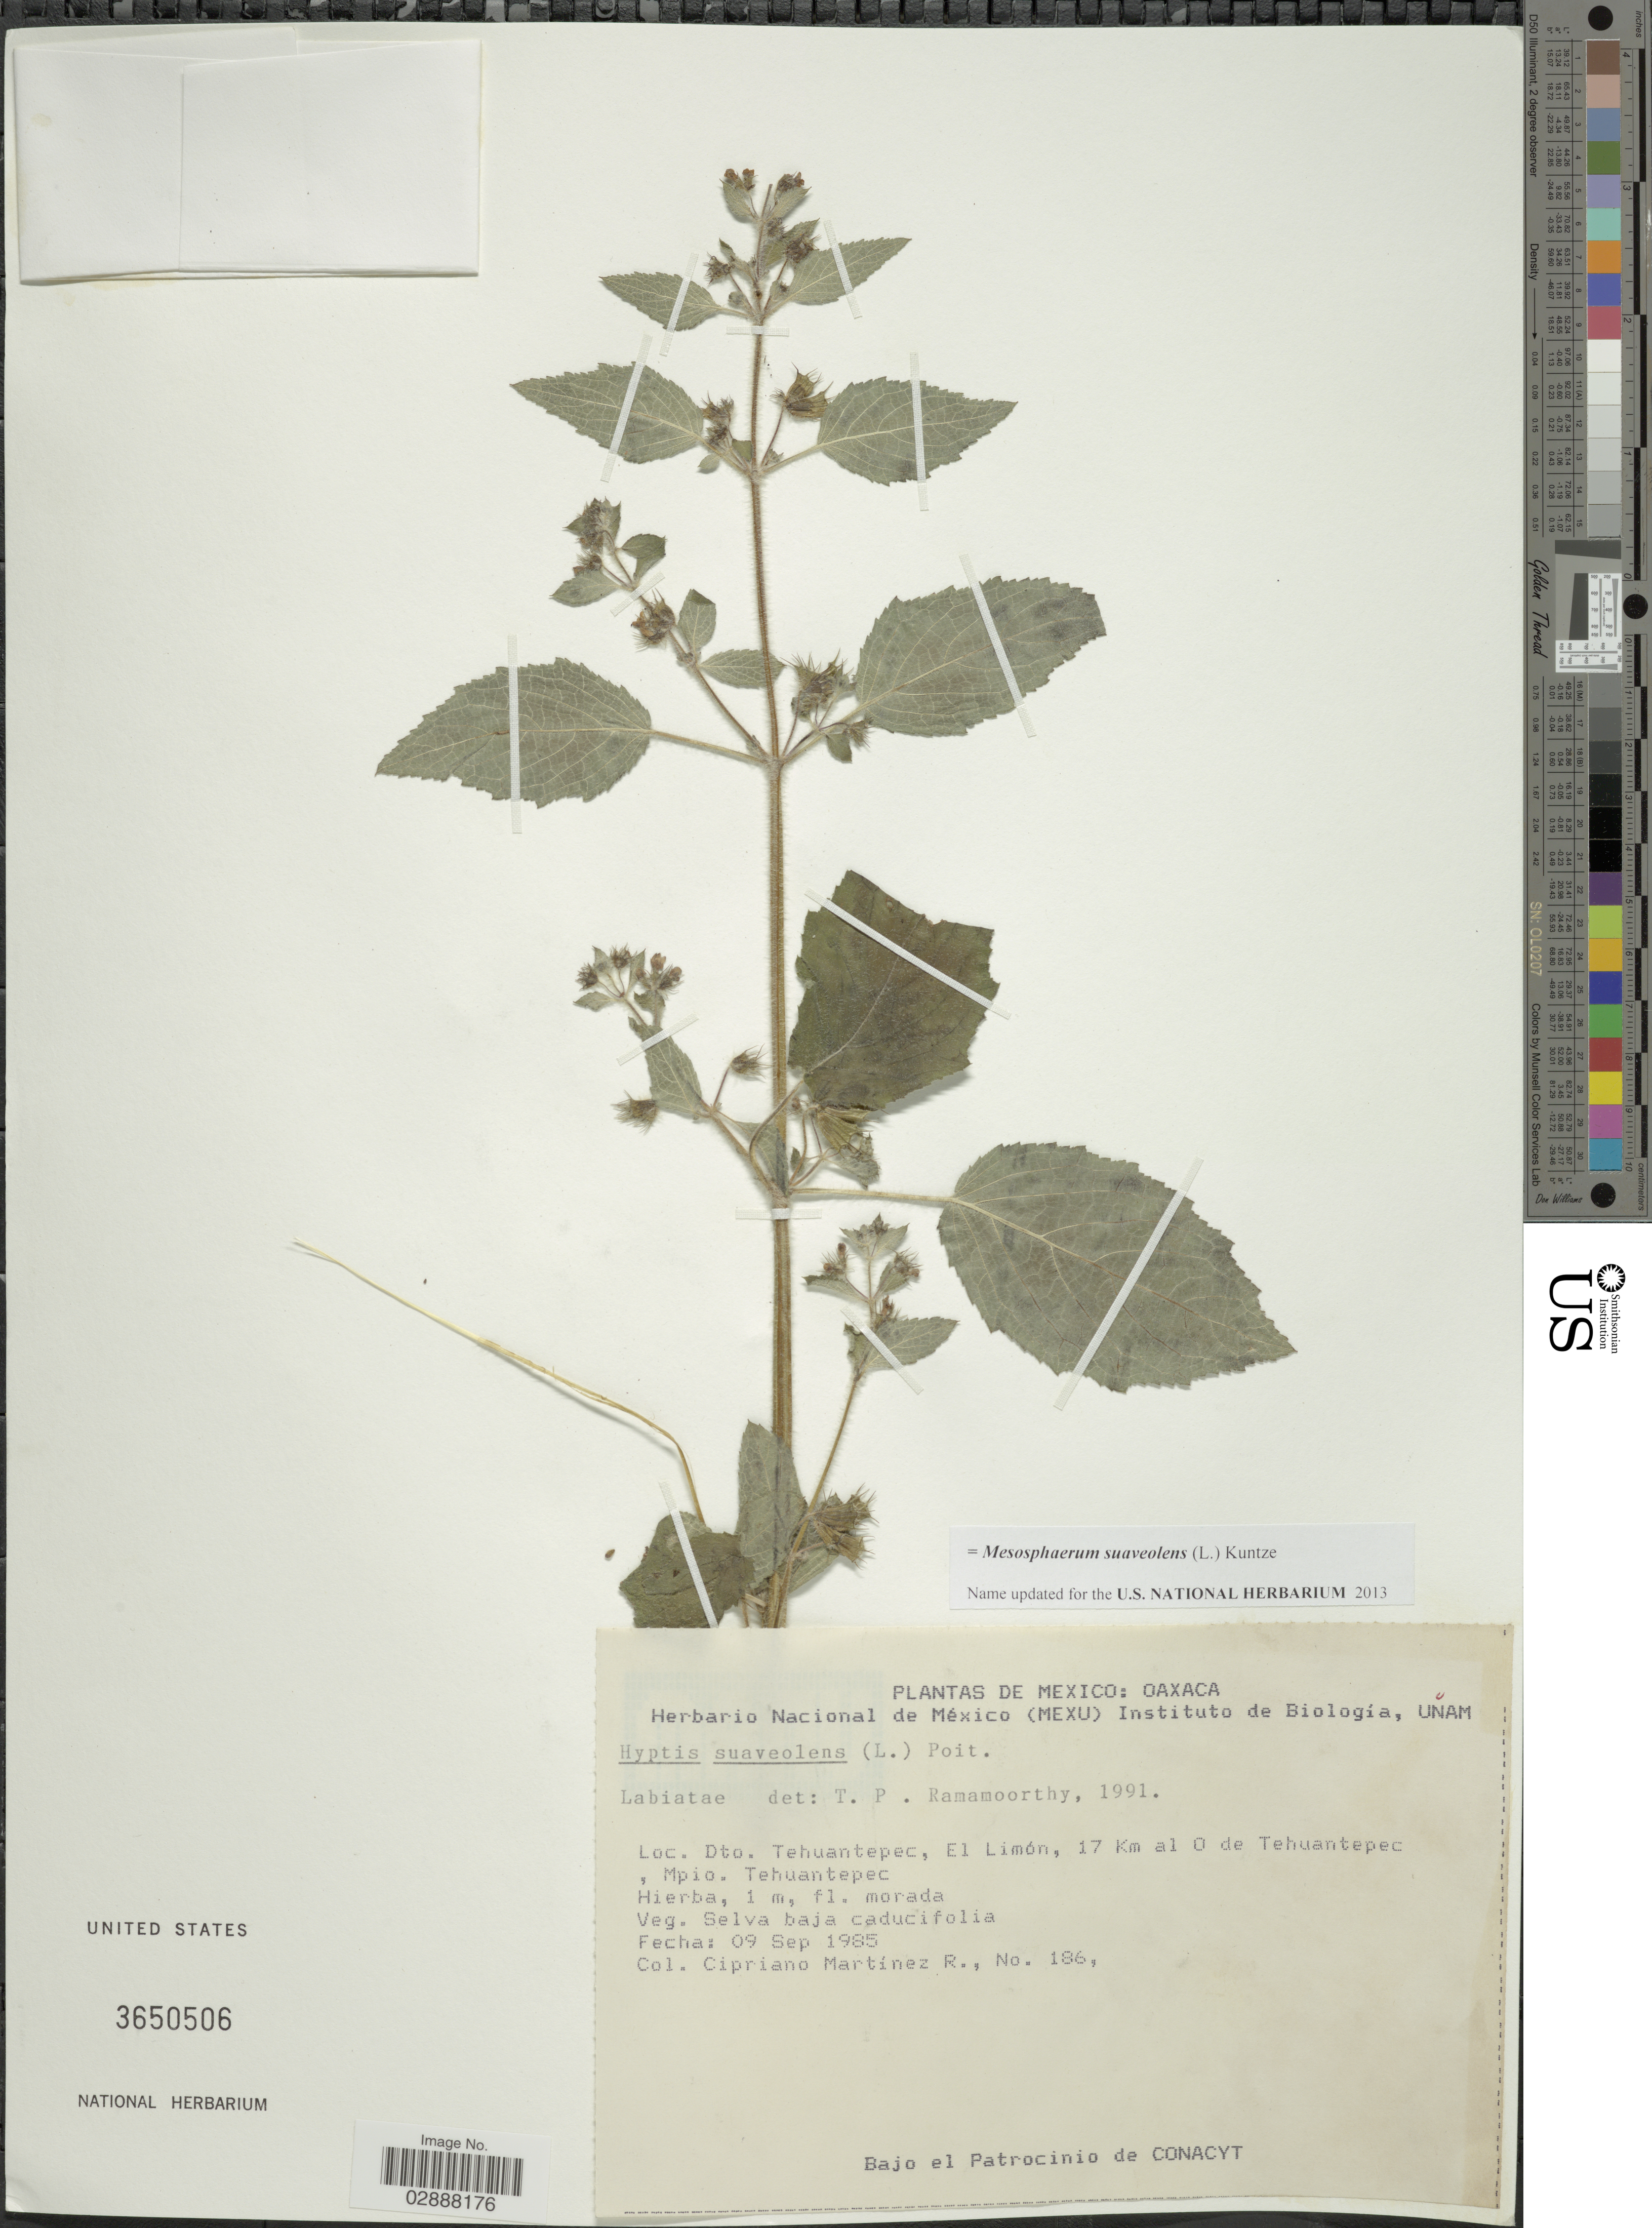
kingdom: Plantae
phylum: Tracheophyta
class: Magnoliopsida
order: Lamiales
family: Lamiaceae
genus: Mesosphaerum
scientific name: Mesosphaerum suaveolens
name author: (L.) Kuntze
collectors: C. Martínez R.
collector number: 186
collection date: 1985-09-09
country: Mexico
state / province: Oaxaca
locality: Dto. Tehuantepec, El Limón, 17 Km al O de Tehuantepec, Mpio. Tehuantepec.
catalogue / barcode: US 3650506